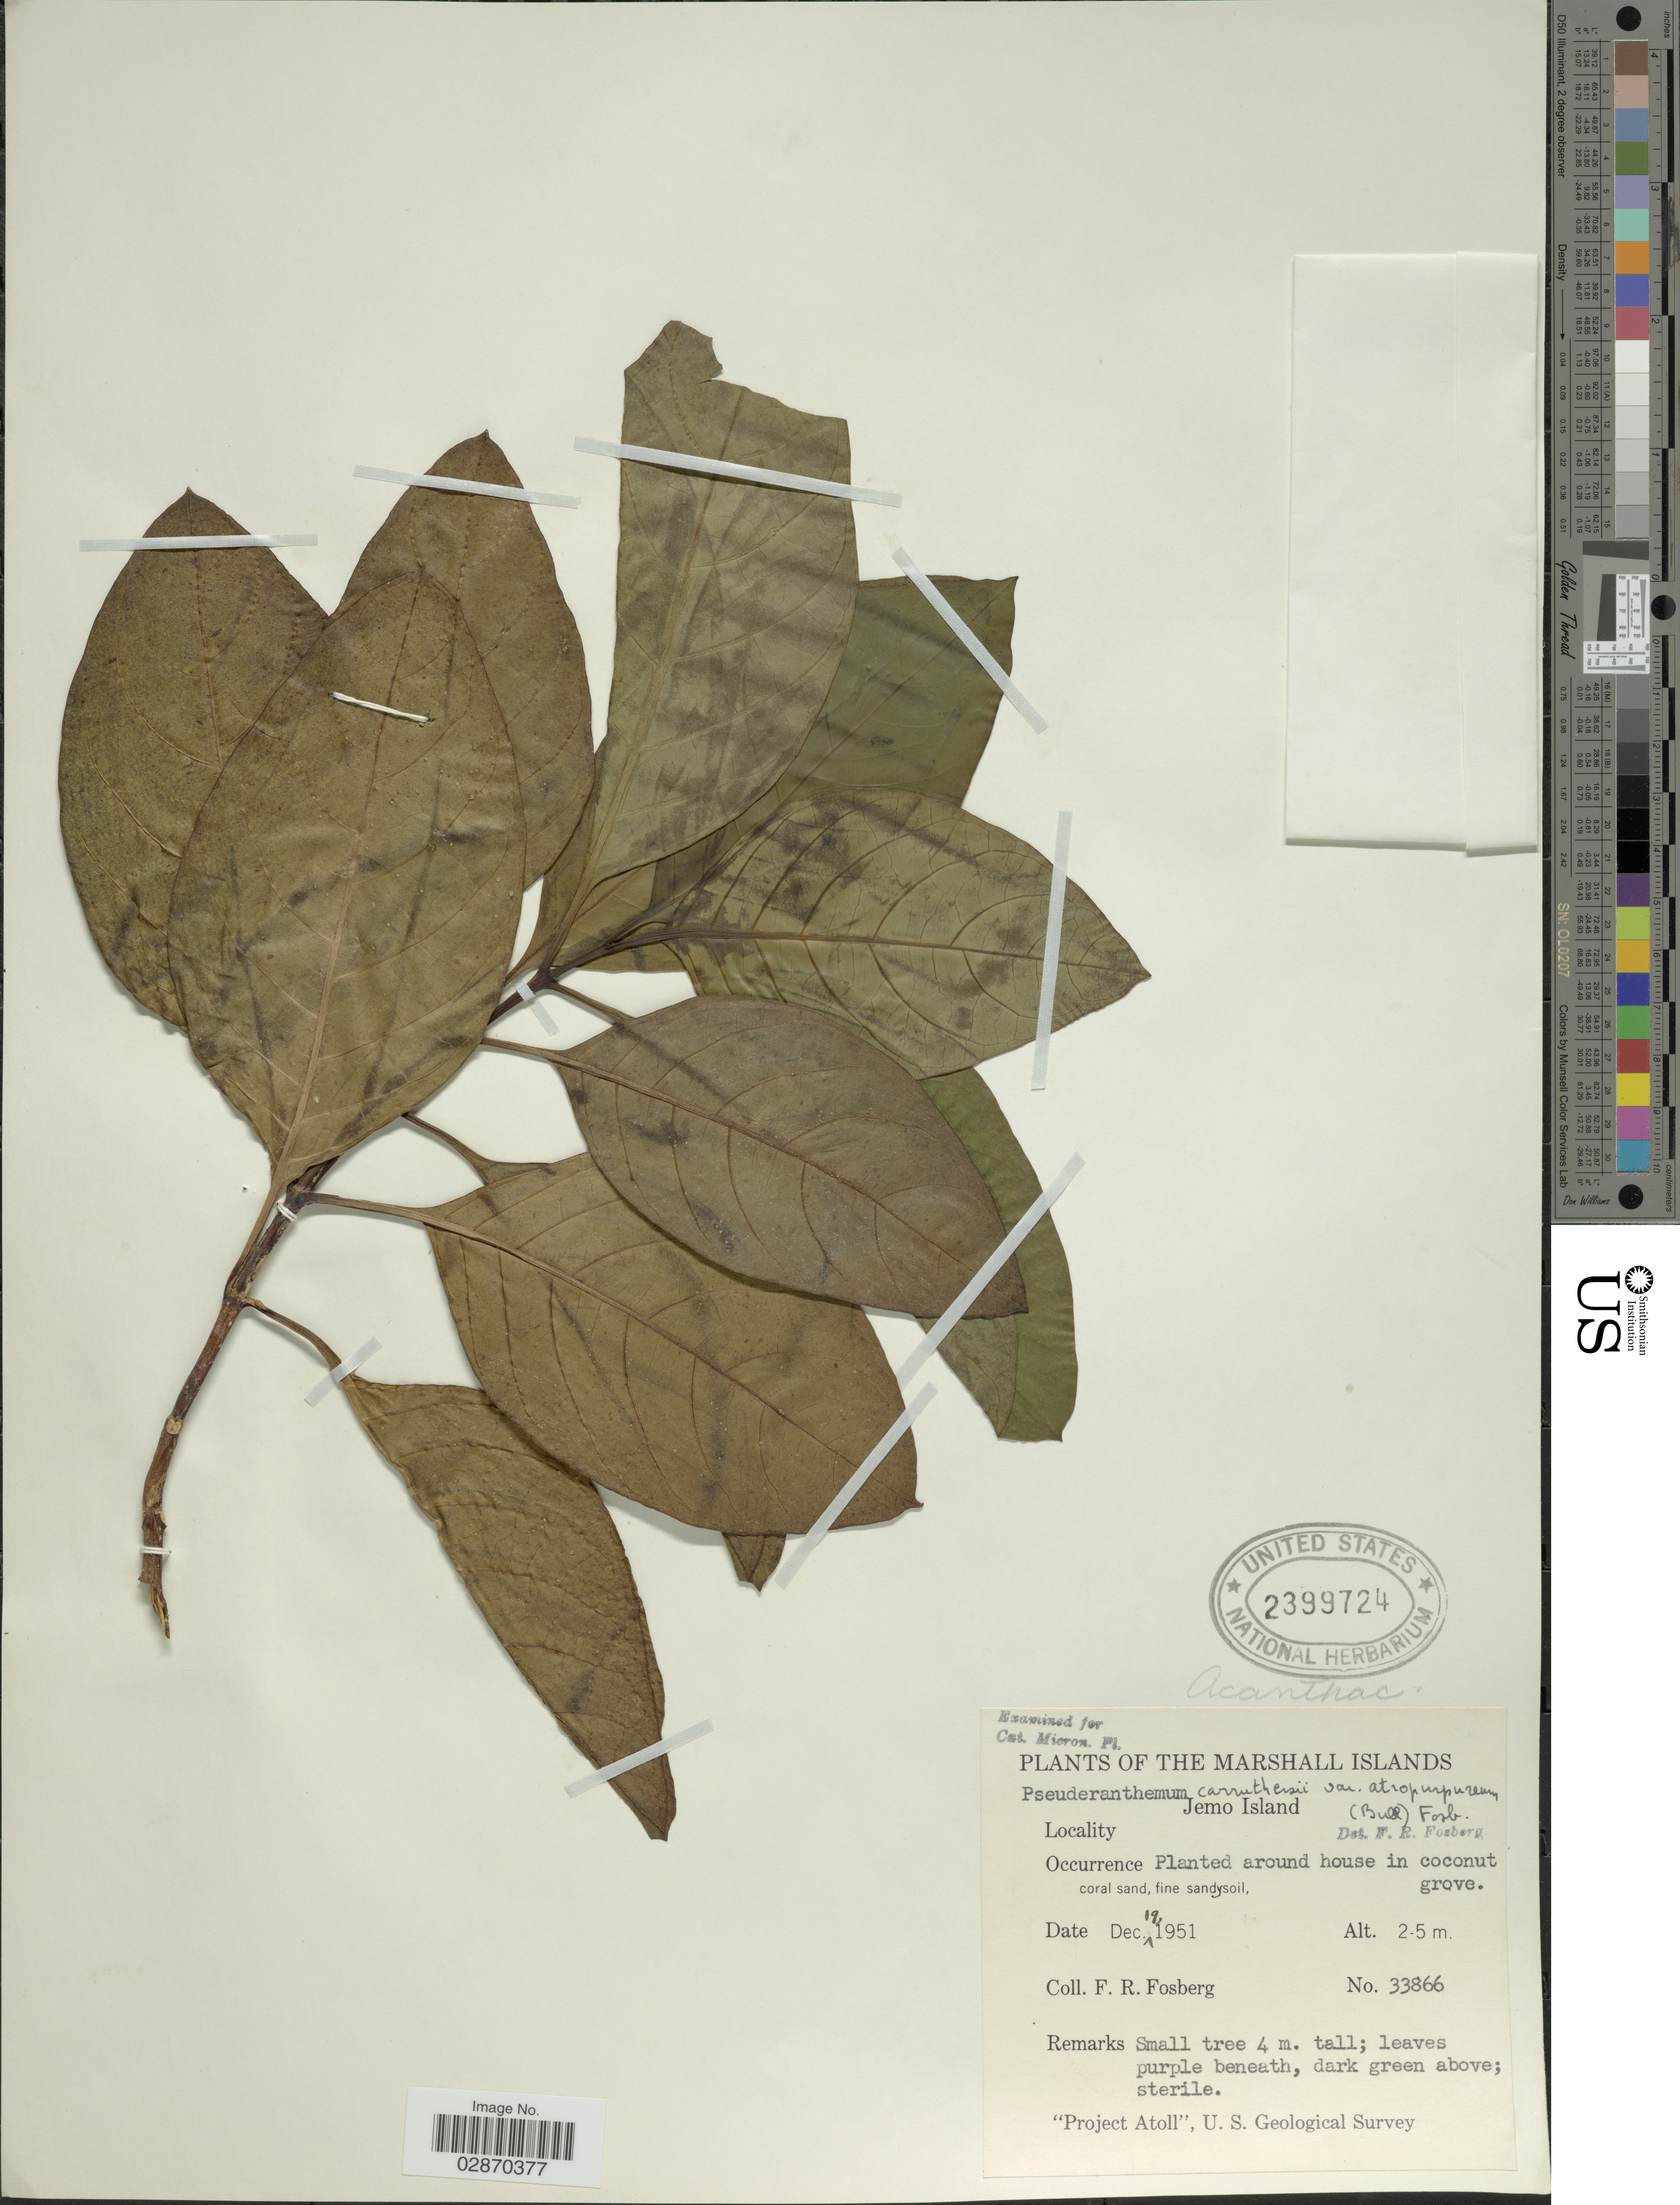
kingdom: Plantae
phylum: Tracheophyta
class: Magnoliopsida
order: Lamiales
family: Acanthaceae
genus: Pseuderanthemum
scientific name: Pseuderanthemum carruthersii var. atropurpureum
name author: (W. Bull) Fosberg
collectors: F. R. Fosberg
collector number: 3386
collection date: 1951-12-19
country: Marshall Islands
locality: Jemo Island.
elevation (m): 2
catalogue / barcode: US 2399724